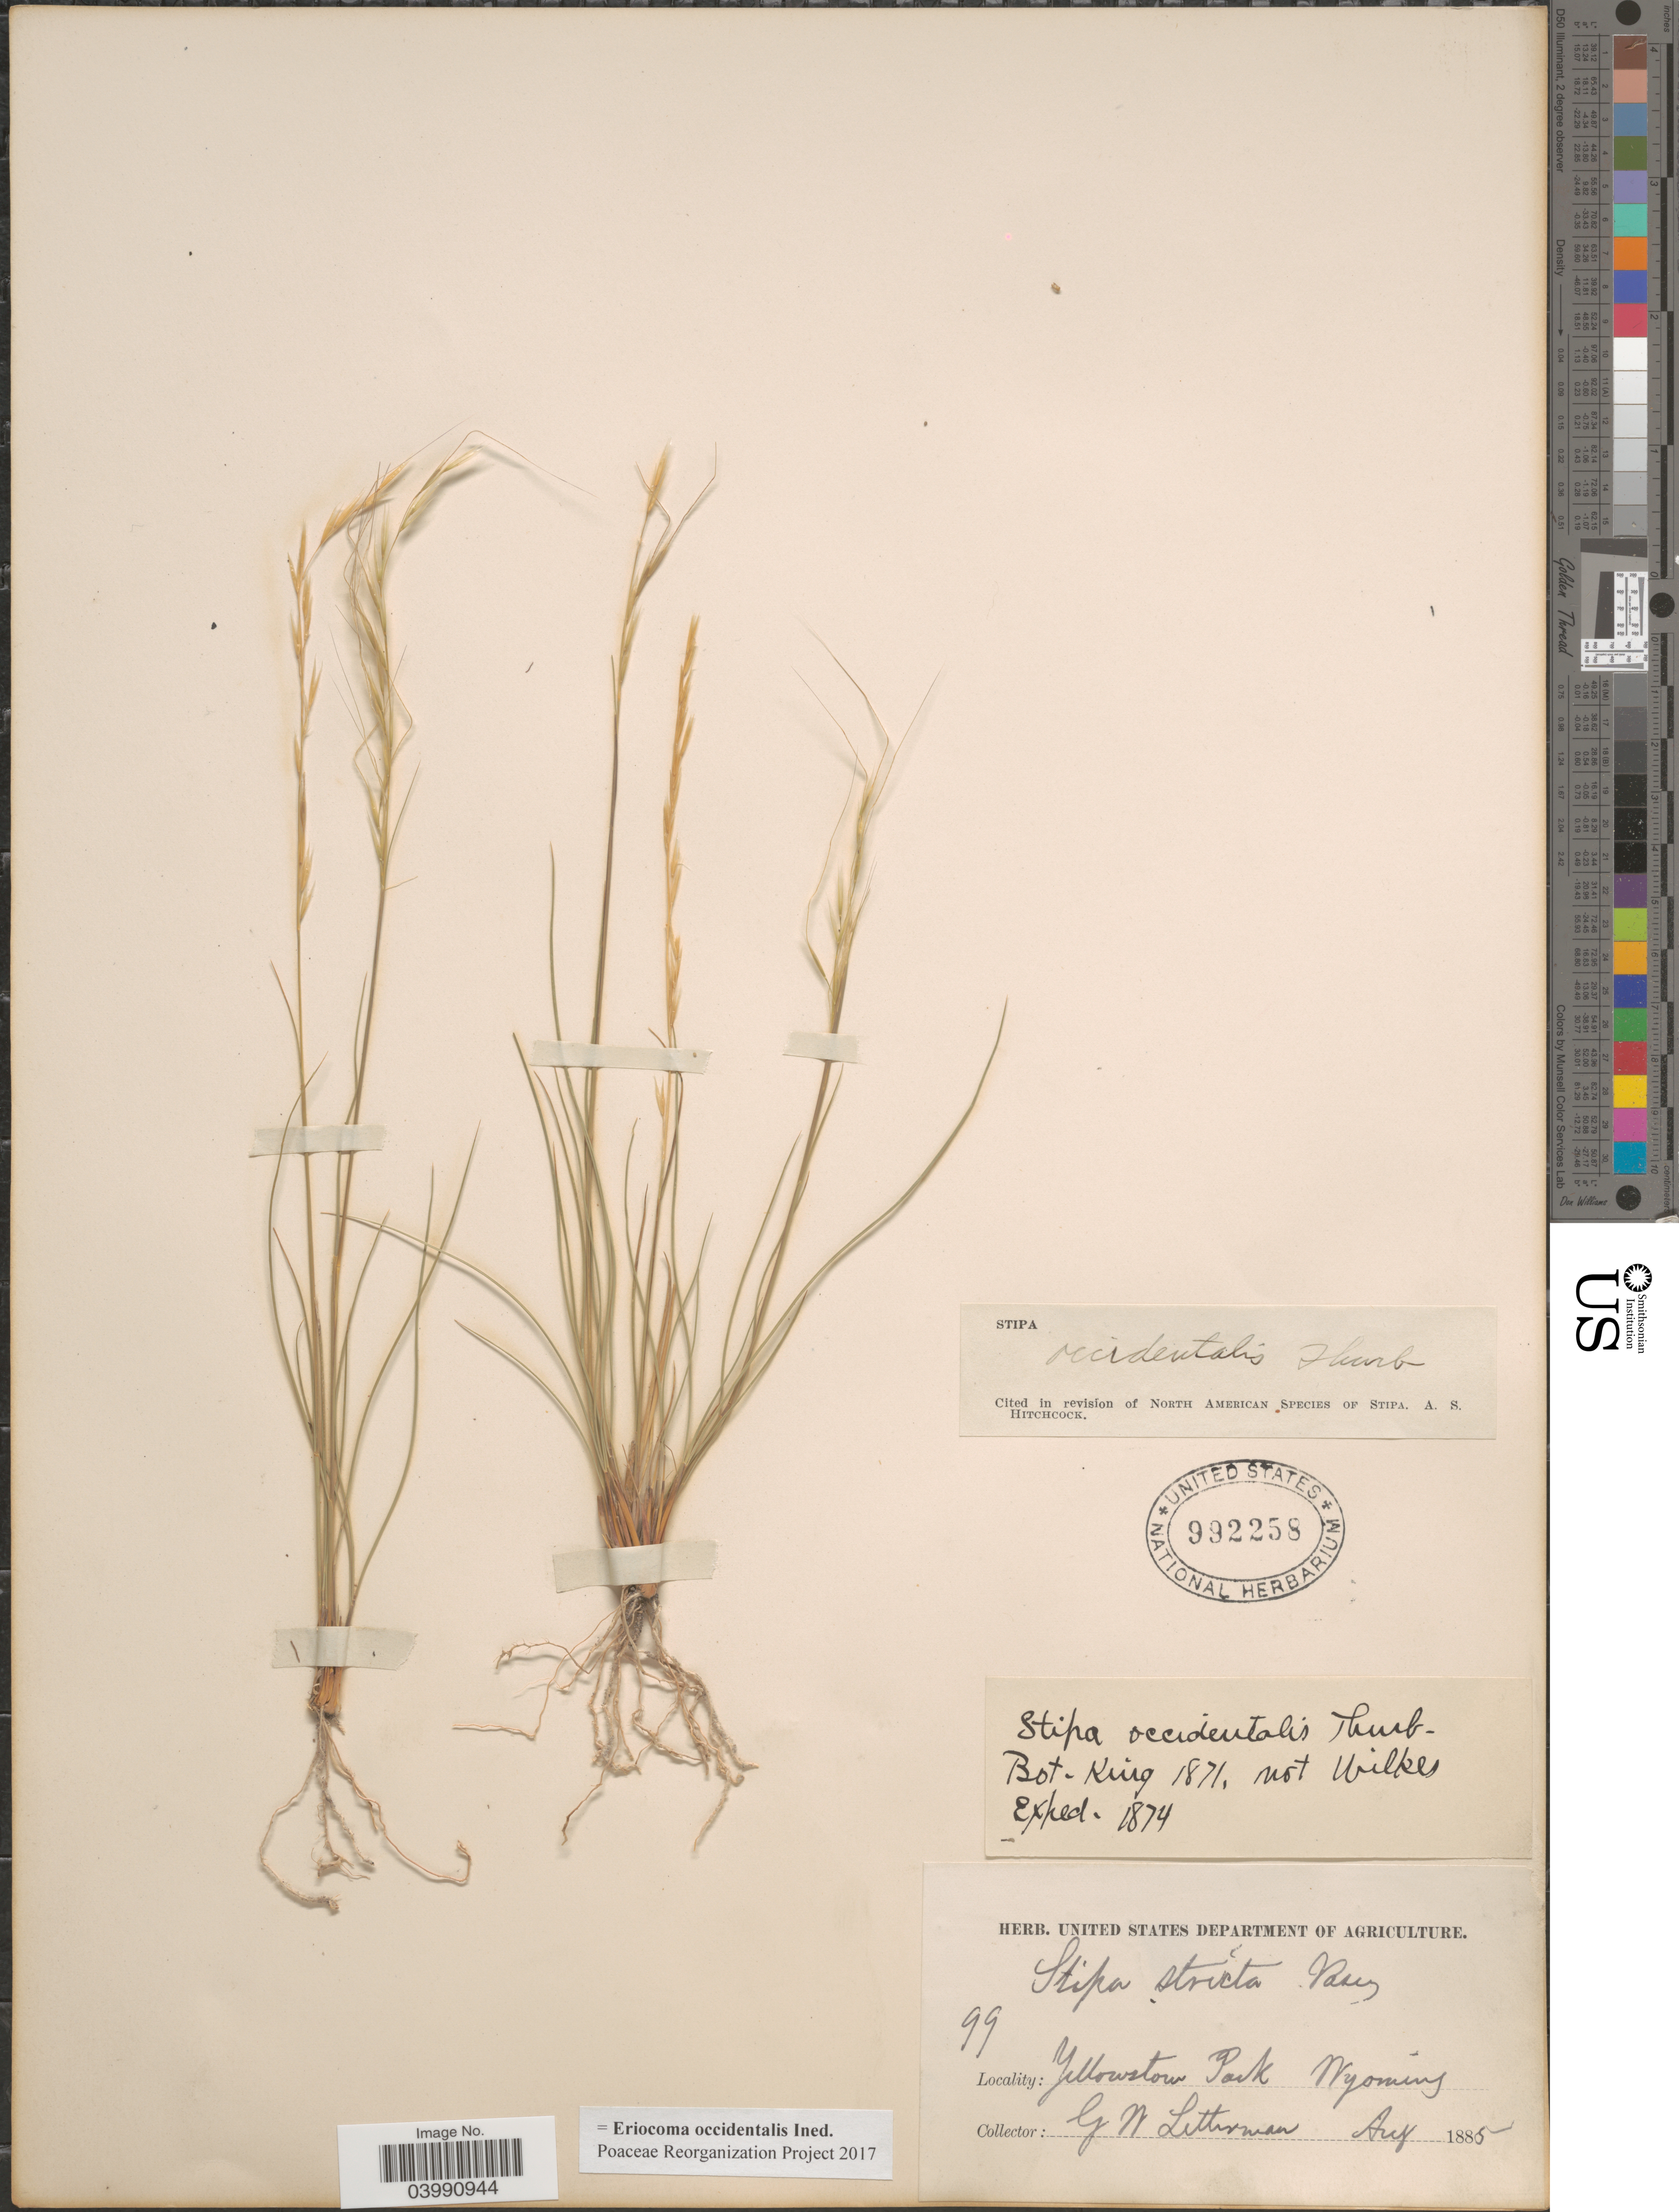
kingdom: Plantae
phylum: Tracheophyta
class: Liliopsida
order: Poales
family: Poaceae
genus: Eriocoma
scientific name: Eriocoma occidentalis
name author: (Thurb. ex S. Watson) Romasch.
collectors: G. W. Letterman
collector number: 99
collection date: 1885-08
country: United States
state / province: Wyoming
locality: Yellowstone Park.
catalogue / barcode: US 992258